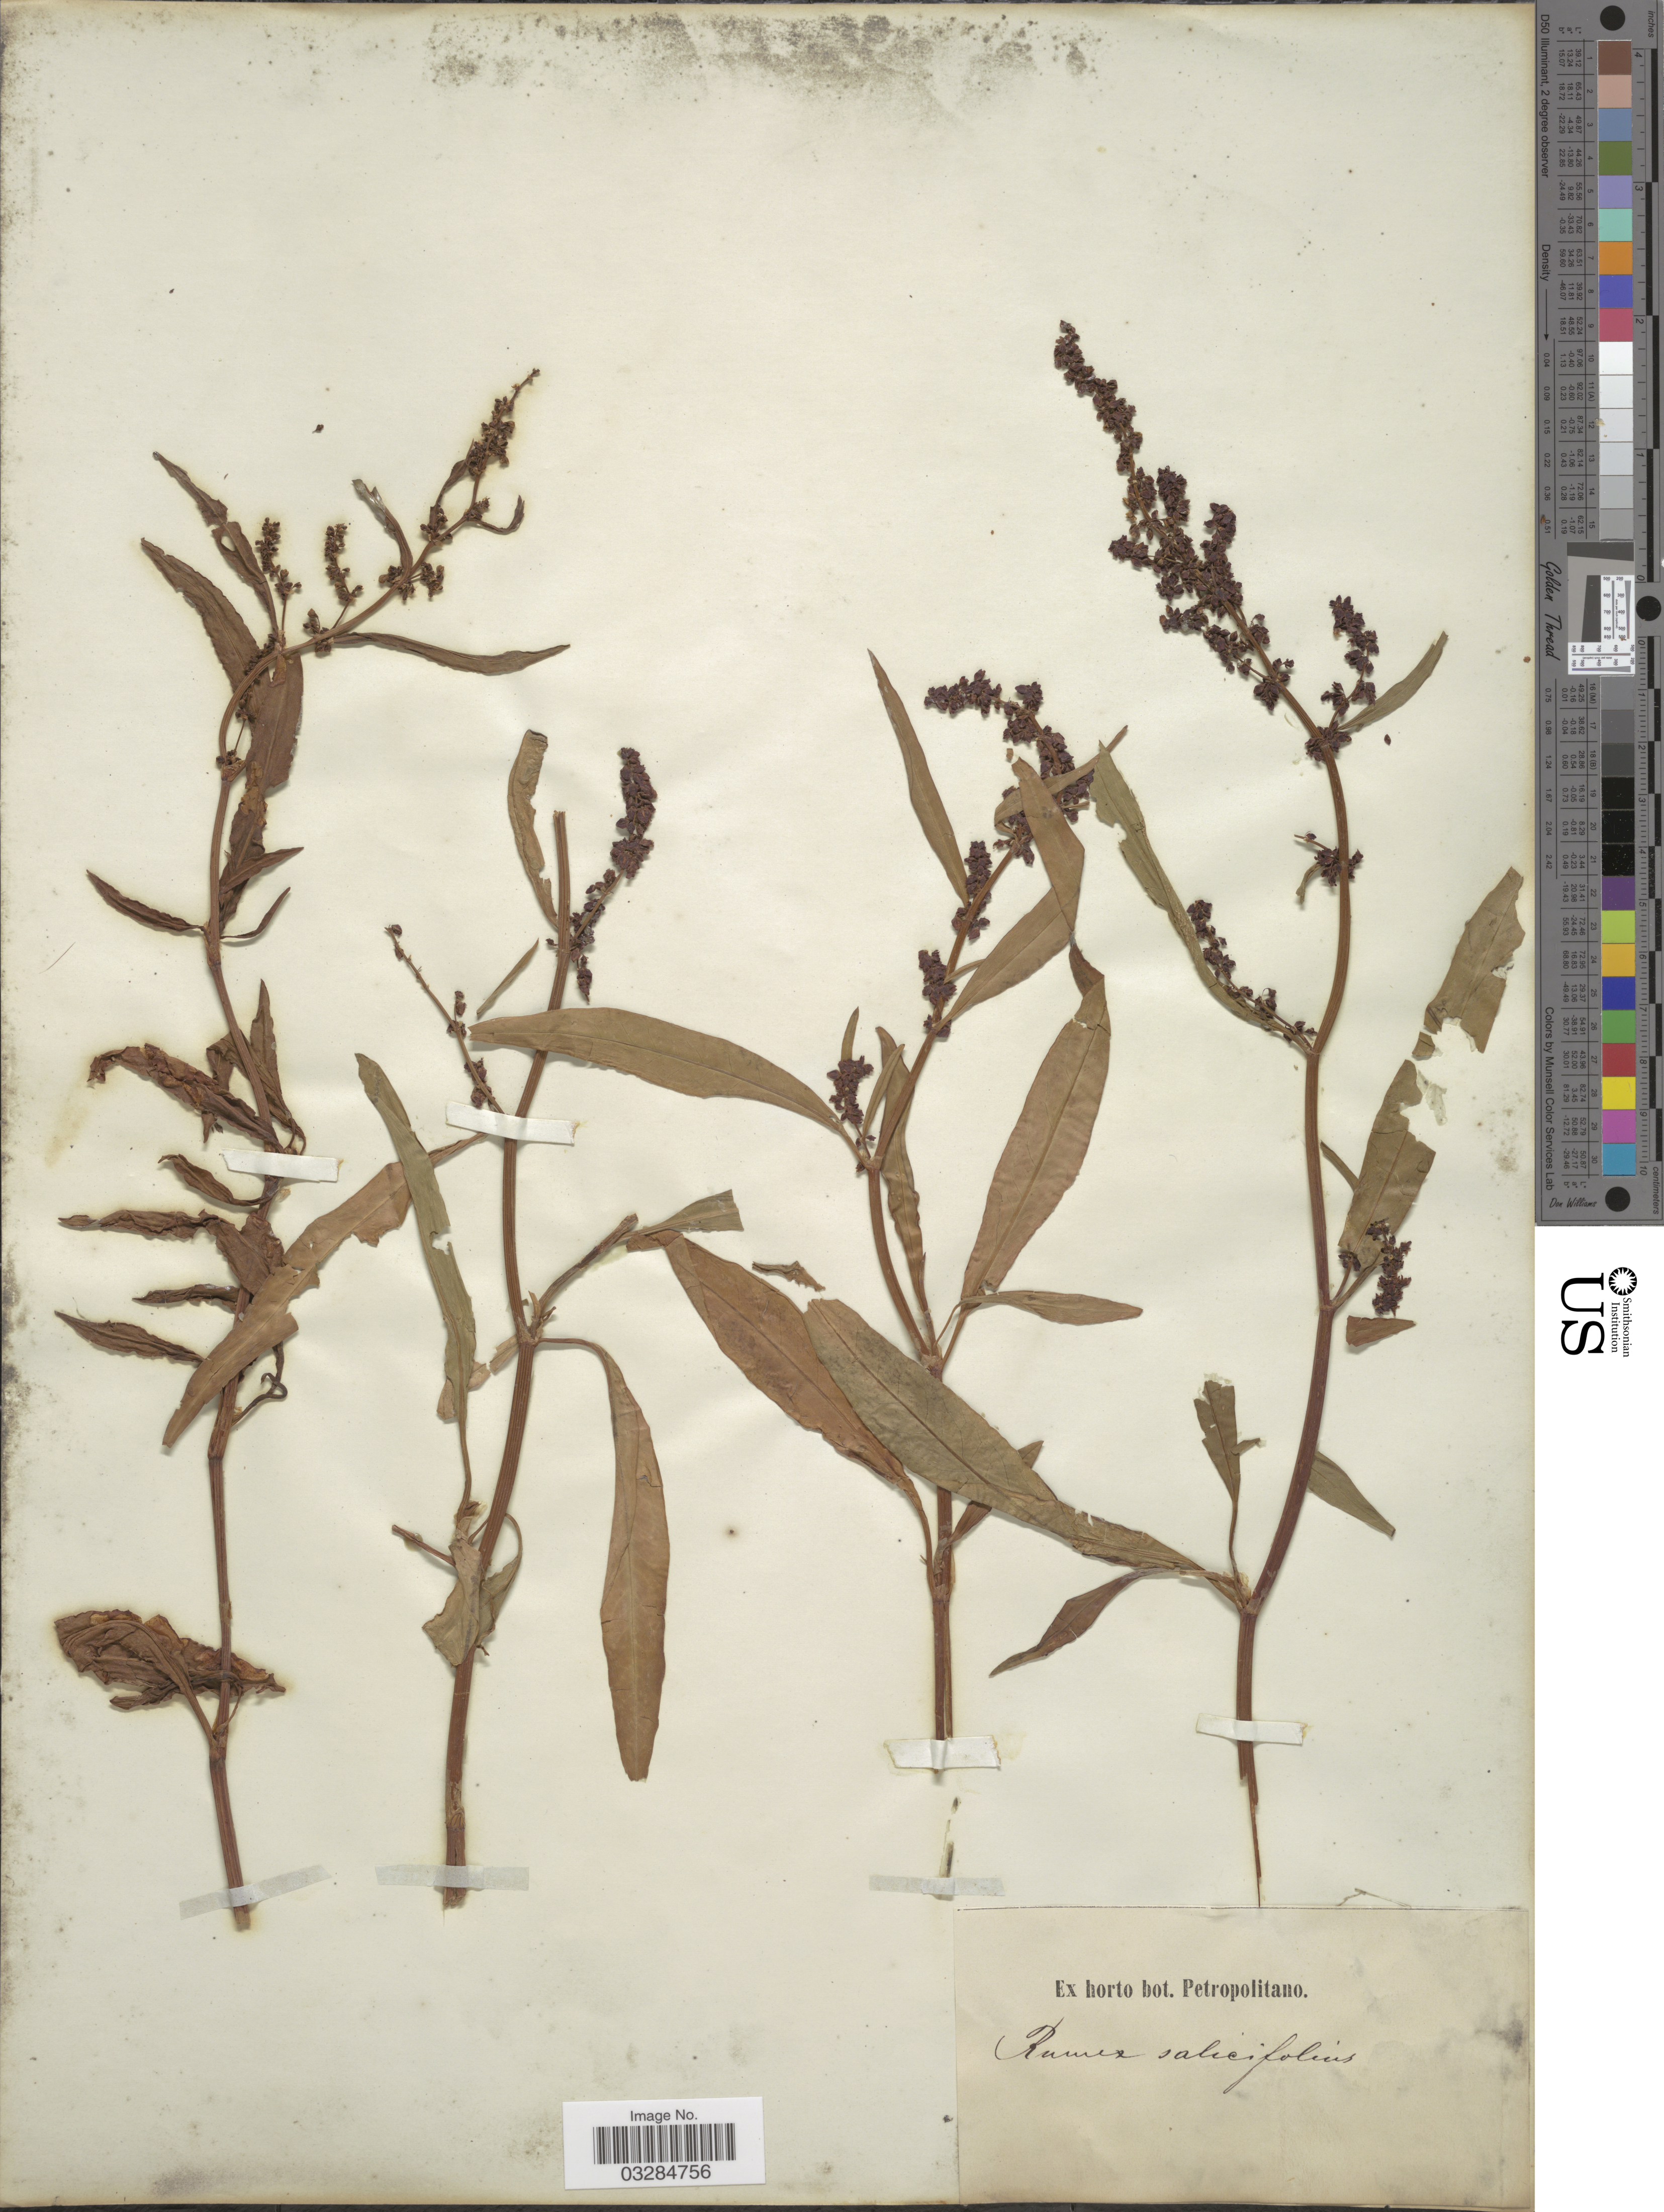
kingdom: Plantae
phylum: Tracheophyta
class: Magnoliopsida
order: Caryophyllales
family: Polygonaceae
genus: Rumex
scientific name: Rumex triangulivalvis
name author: (Danser) Rech. f.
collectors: ex Horto Bot. Petropolitano